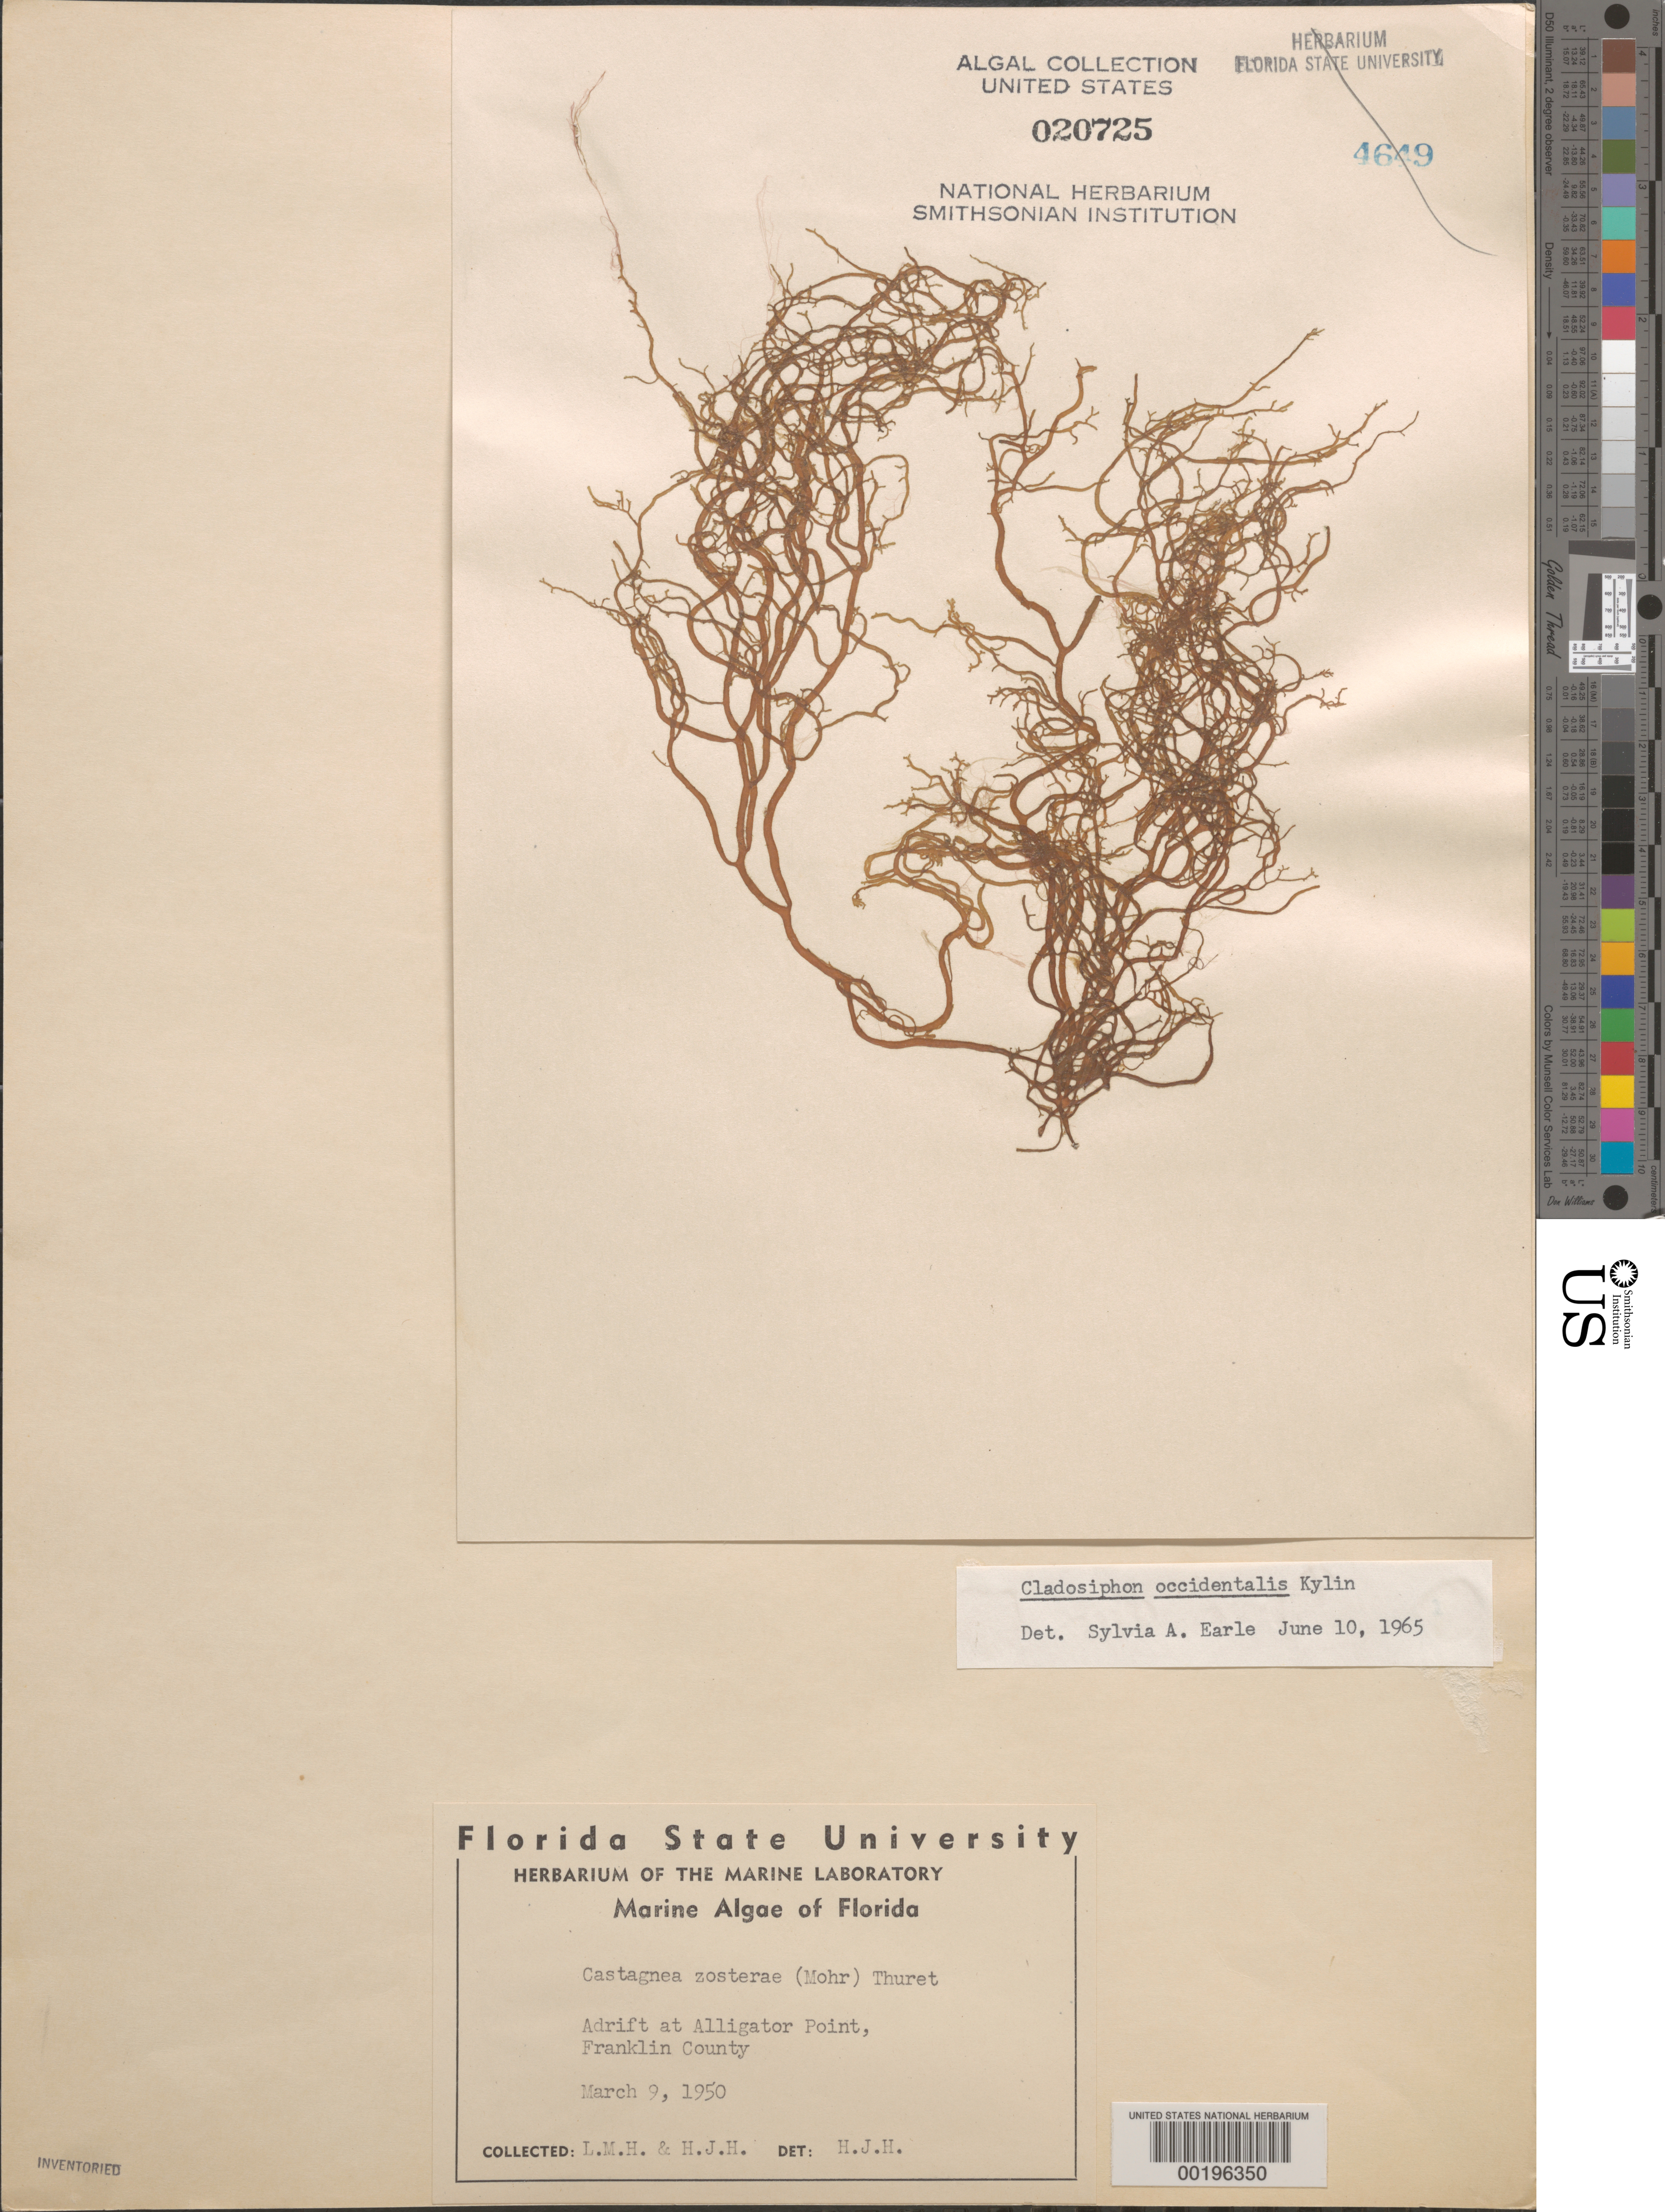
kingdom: Chromista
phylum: Ochrophyta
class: Phaeophyceae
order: Ectocarpales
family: Chordariaceae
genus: Cladosiphon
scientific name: Cladosiphon occidentalis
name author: Kylin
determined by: Earle, S. A.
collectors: L. Henry & H. J. Humm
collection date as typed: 09 Mar 1950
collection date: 1950-03-09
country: United States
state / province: Florida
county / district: Franklin County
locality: Alligator Point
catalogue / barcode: US 20725